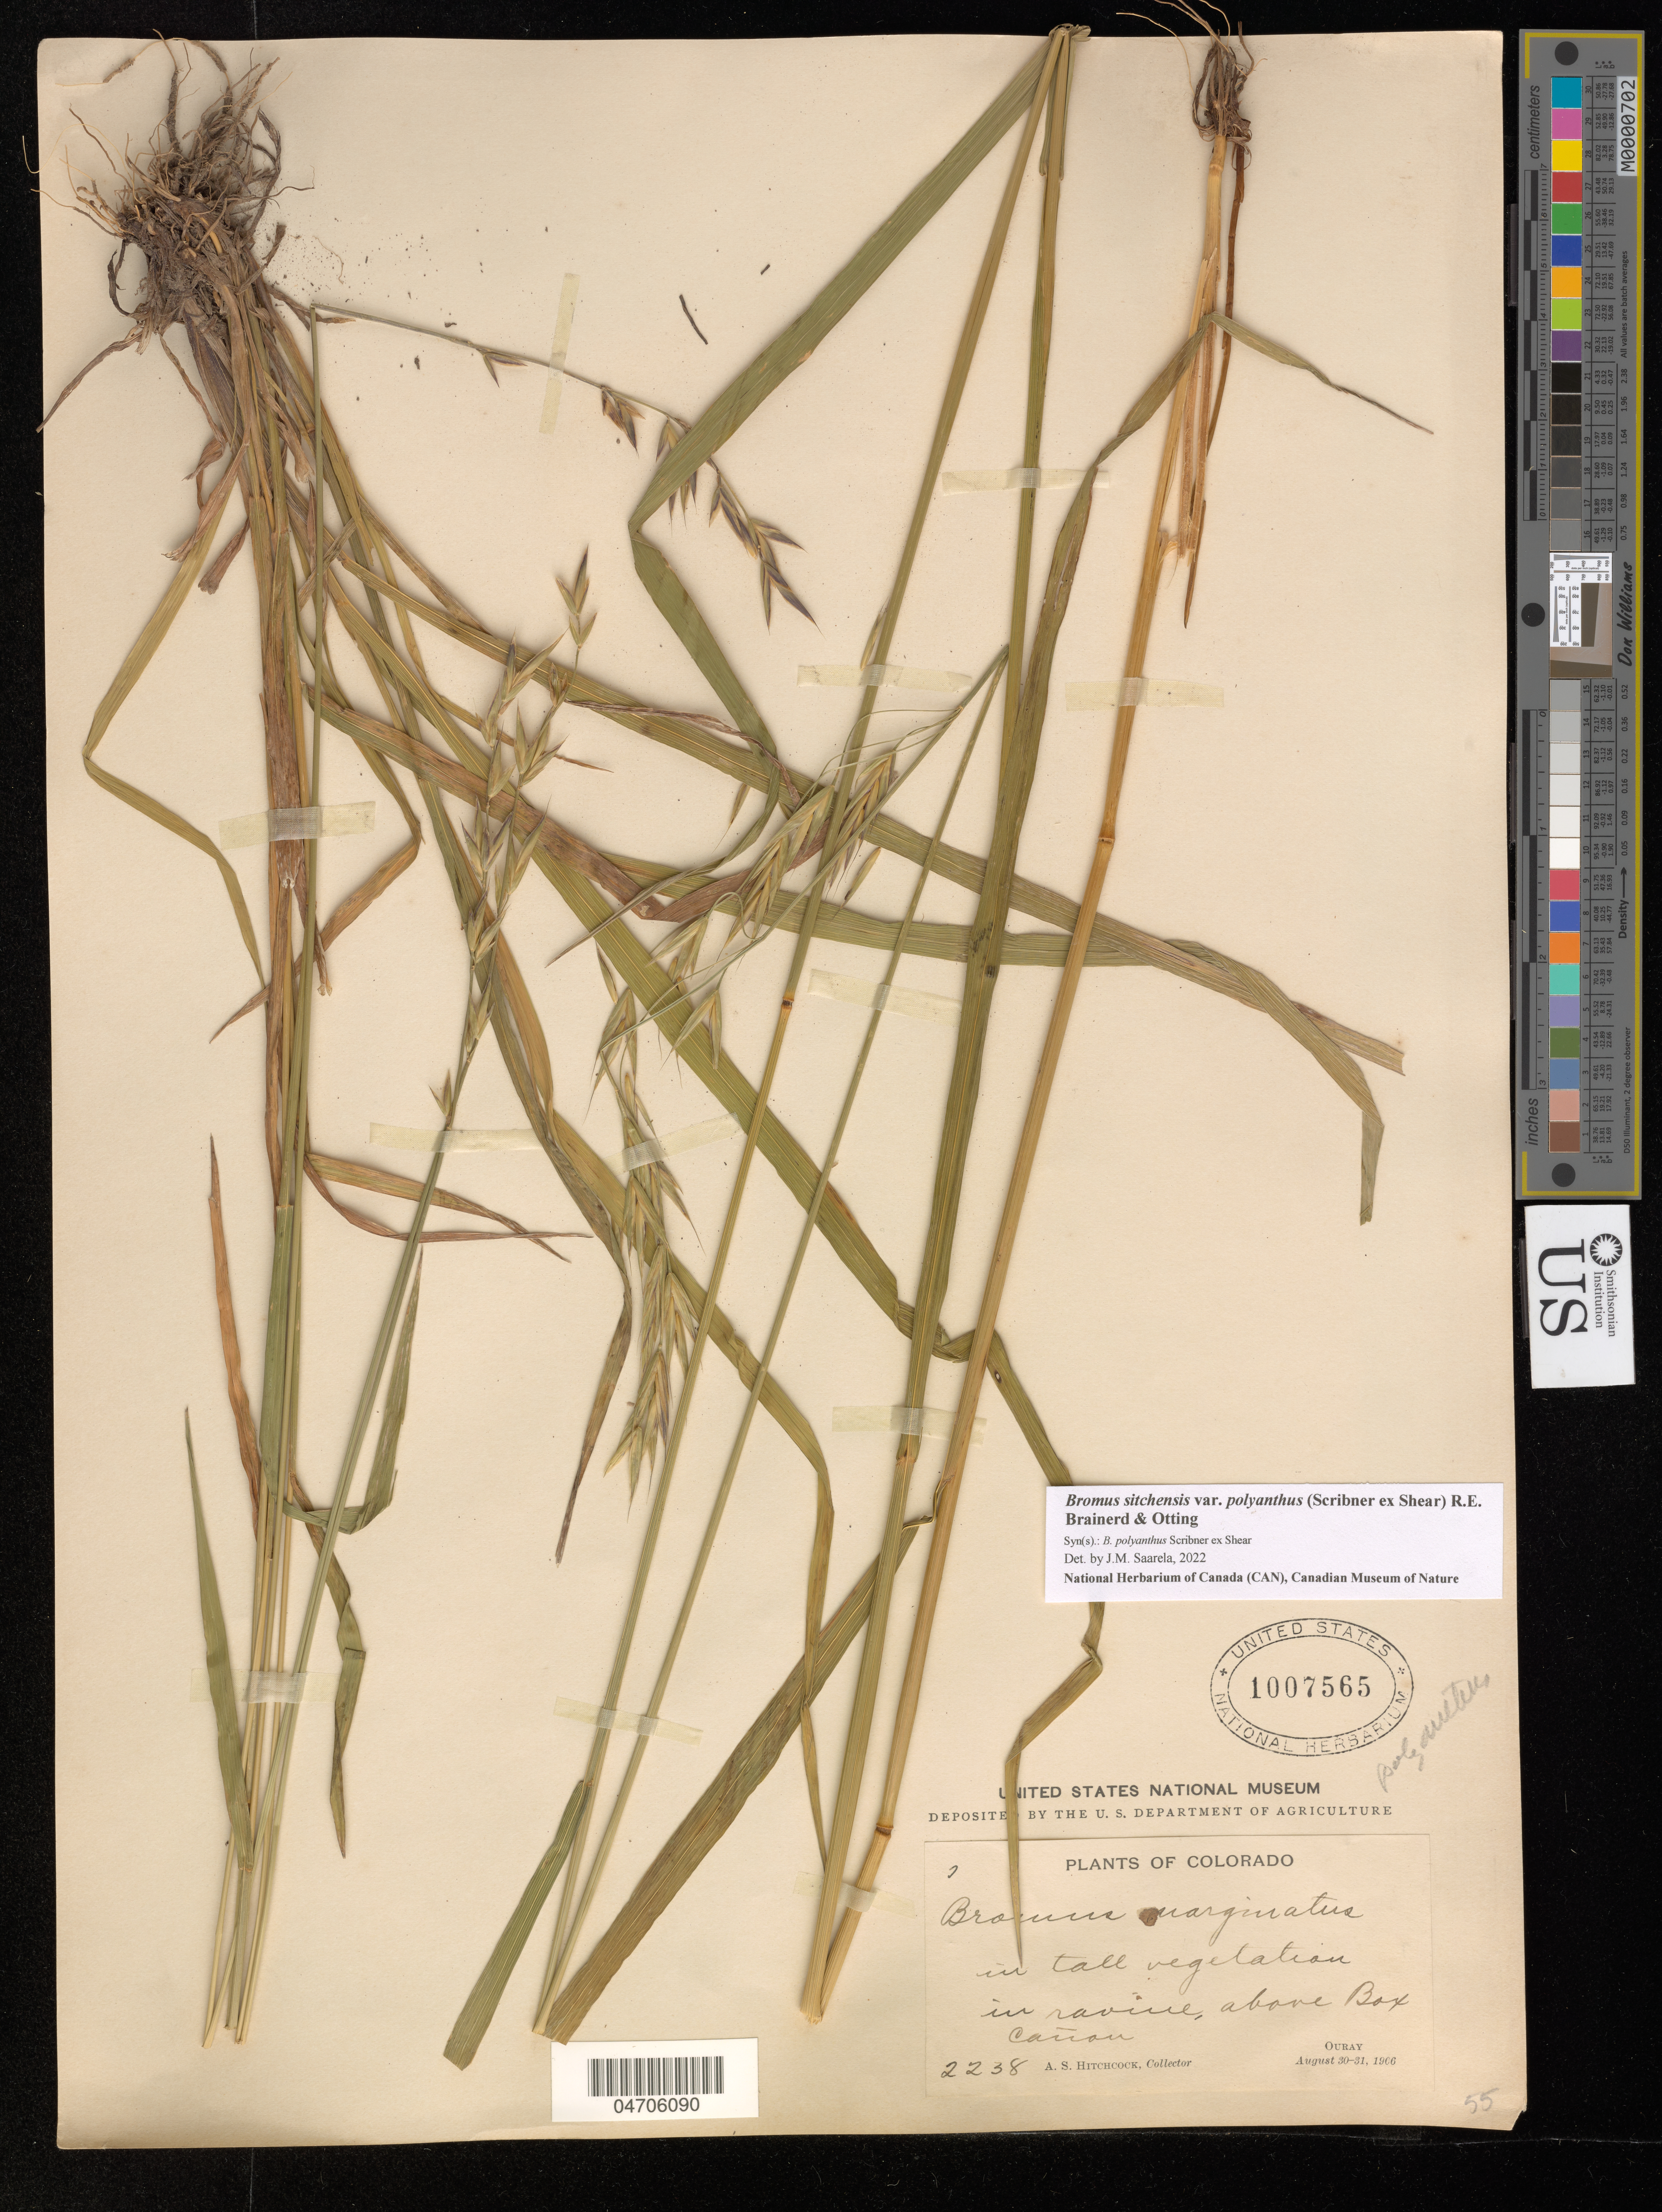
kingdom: Plantae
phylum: Tracheophyta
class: Liliopsida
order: Poales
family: Poaceae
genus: Bromus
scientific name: Bromus sitchensis var. polyanthus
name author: (Scribn. ex Shear) R.E. Brainerd & Otting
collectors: A. Hitchcock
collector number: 223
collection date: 1906-08-30/1906-08-31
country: United States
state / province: Colorado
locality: In ravine, above Box Cañon. Ouray.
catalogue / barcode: US 1007565